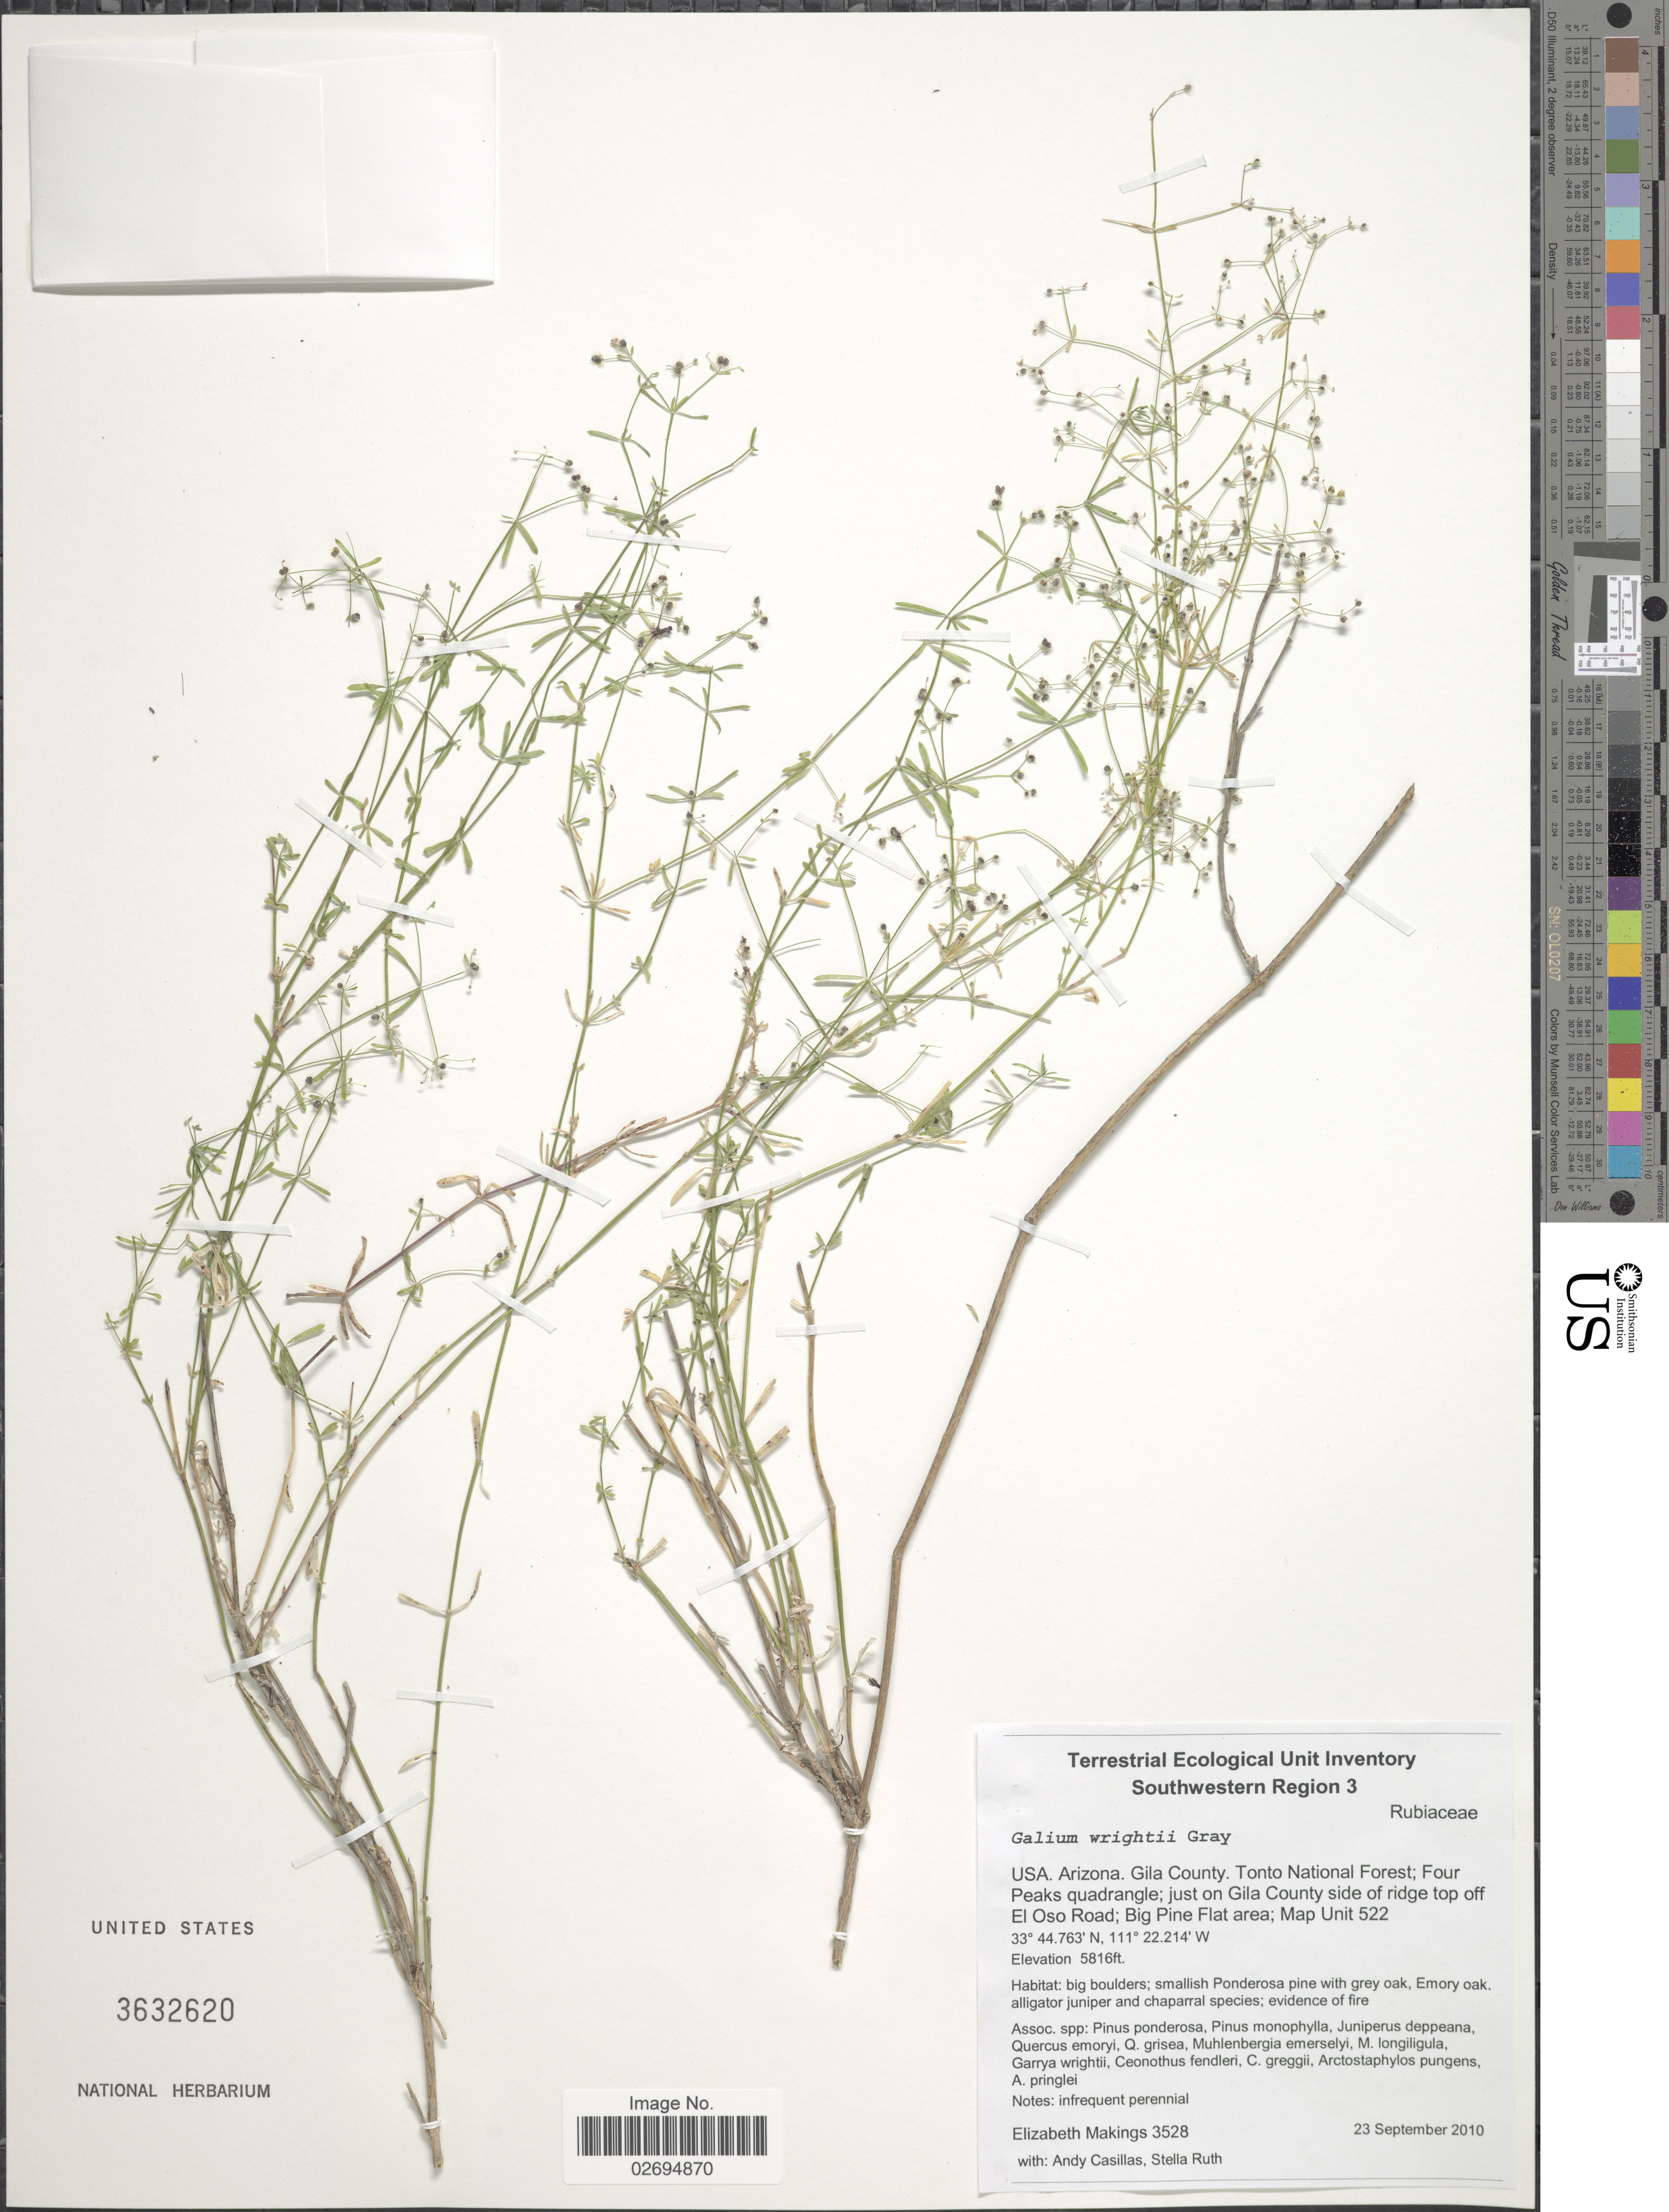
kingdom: Plantae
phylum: Tracheophyta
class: Magnoliopsida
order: Gentianales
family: Rubiaceae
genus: Galium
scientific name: Galium wrightii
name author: A. Gray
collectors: E. Makings, A. Casillas & S. Ruth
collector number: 3528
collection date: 2010-09-23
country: United States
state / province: Arizona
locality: Southwestern Region 3, Gila County. Tonto National Forest; Four Peaks quadrangle; just on Gila County side of ridge top off El Oso Road; Big Pine Flat area; Map Unit 522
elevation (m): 1773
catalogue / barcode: US 3632620